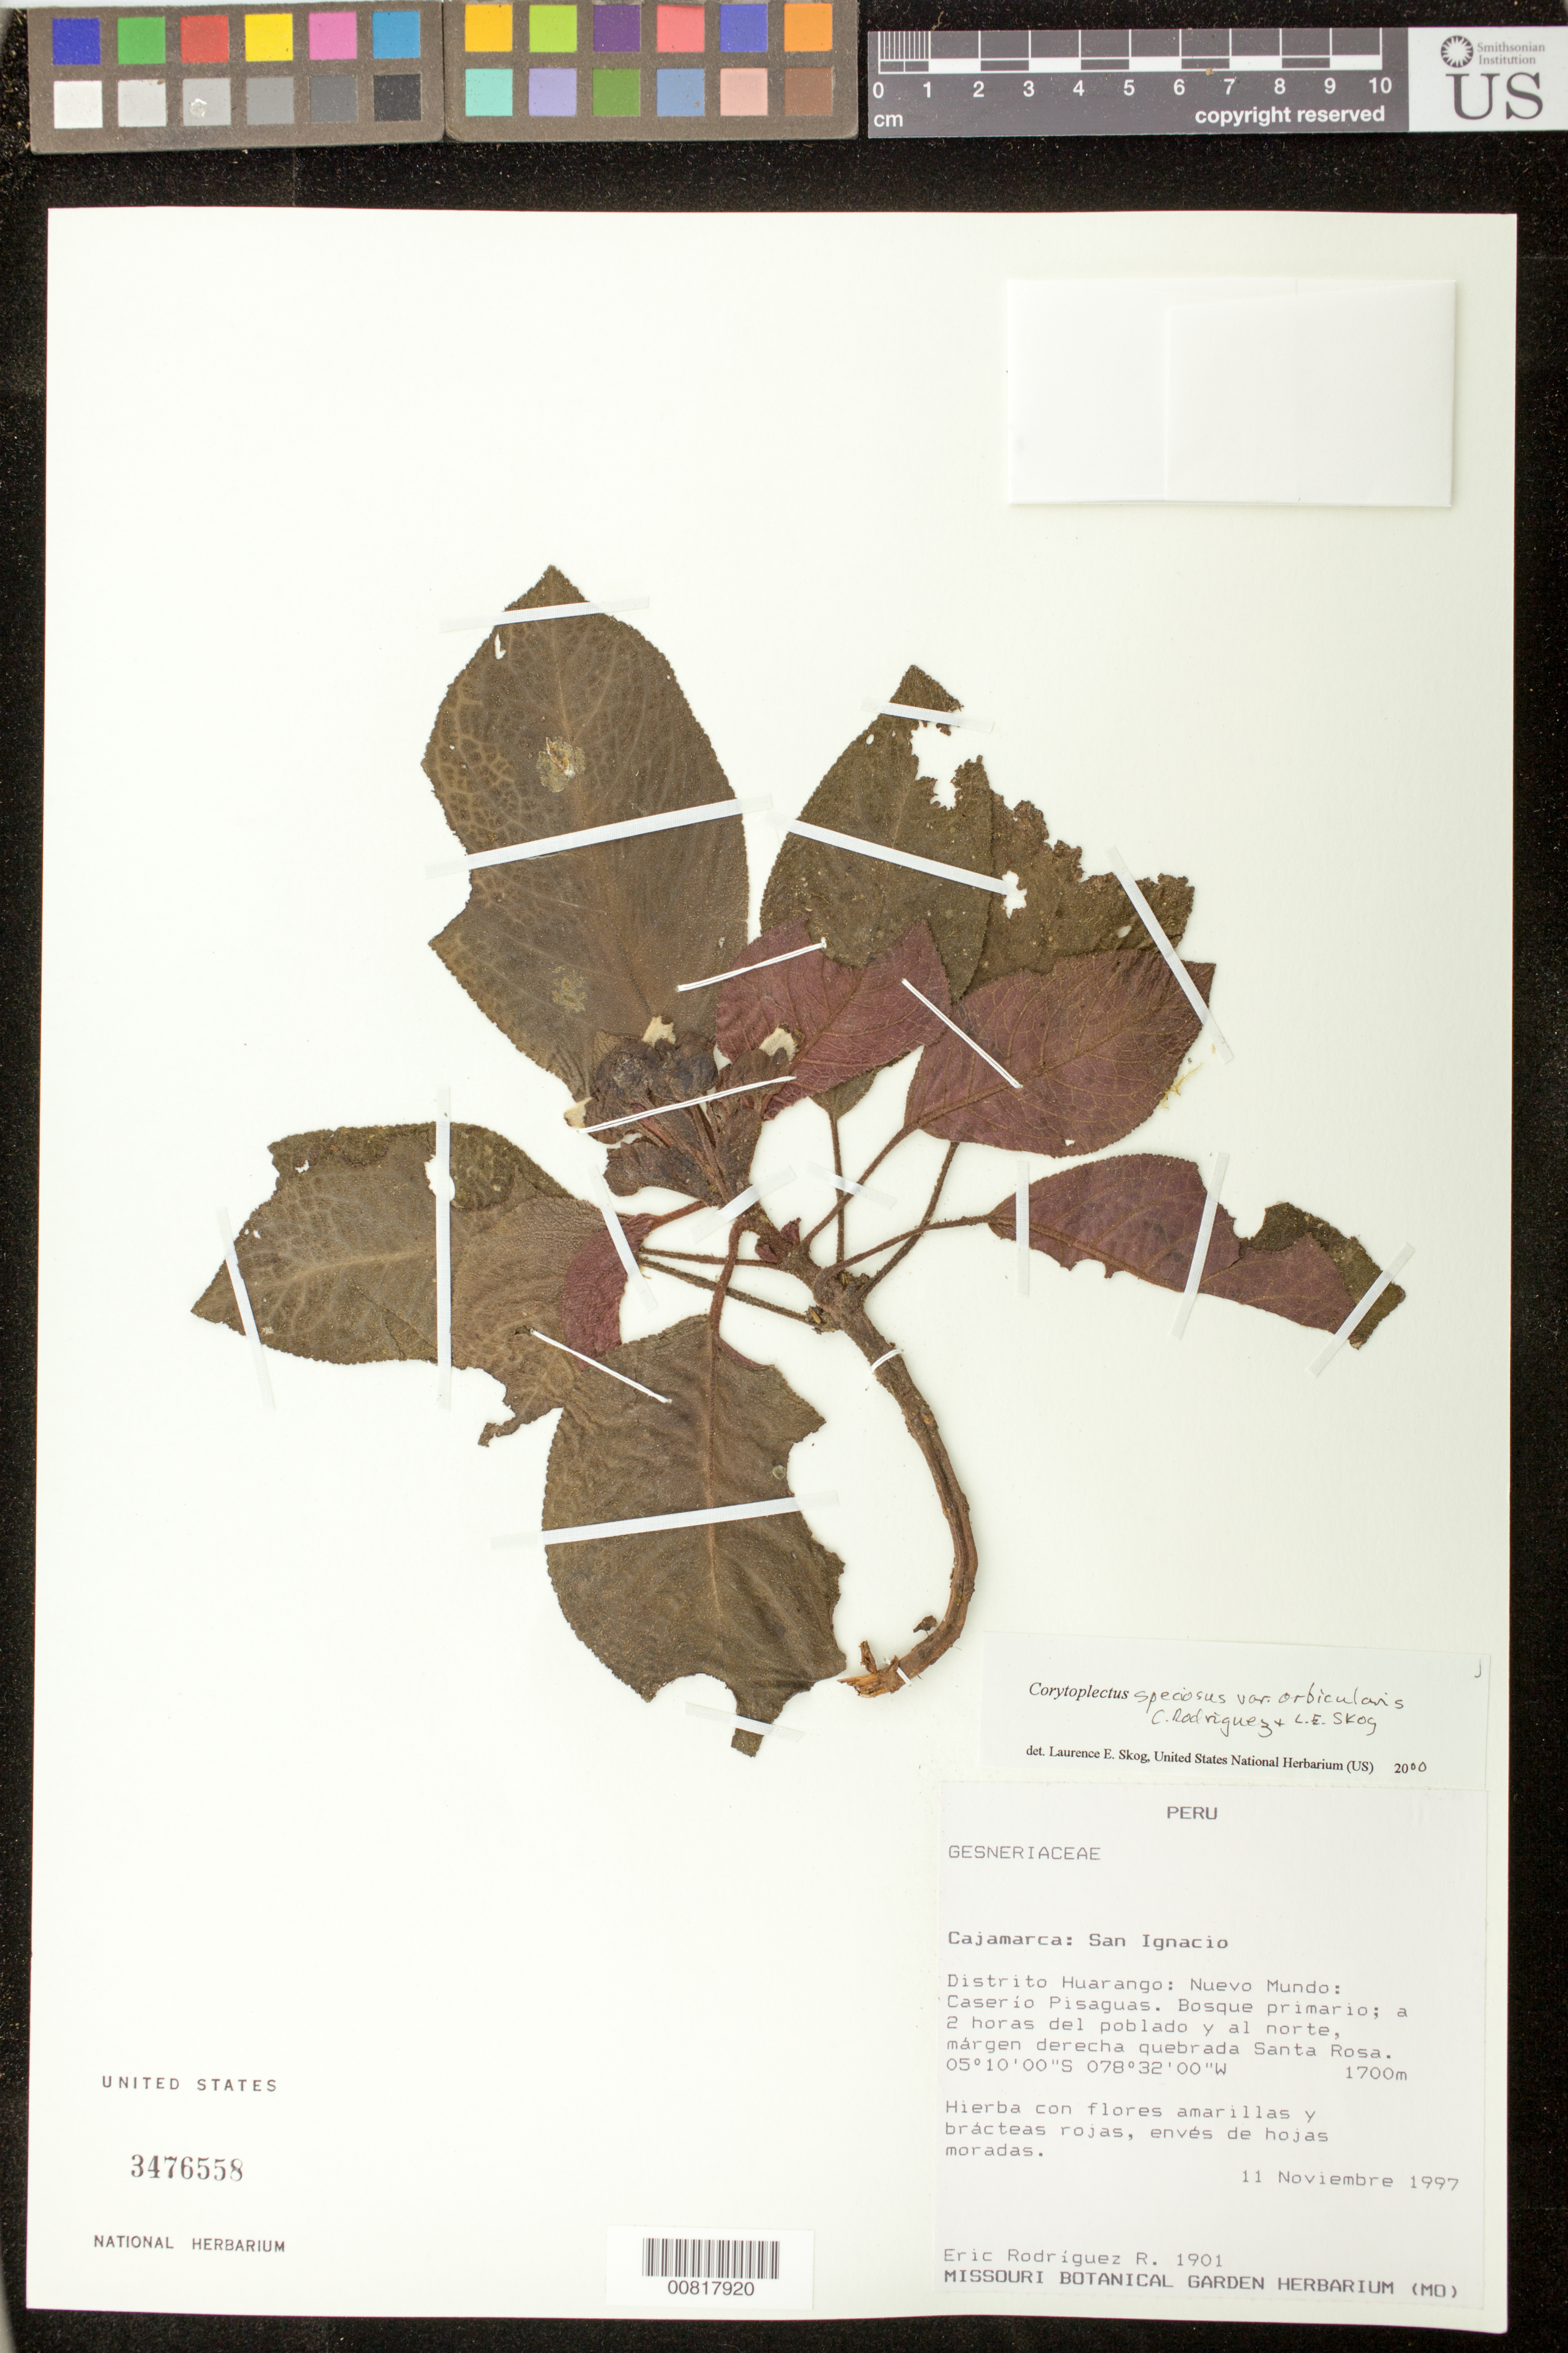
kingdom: Plantae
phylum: Tracheophyta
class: Magnoliopsida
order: Lamiales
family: Gesneriaceae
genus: Corytoplectus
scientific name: Corytoplectus speciosus var. orbicularis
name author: Rodr.-Flores & L.E. Skog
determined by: Skog, Laurence E.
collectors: E. Rodríguez R.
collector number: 1901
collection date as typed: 11 Nov 1997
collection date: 1997-11-11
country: Peru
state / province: Cajamarca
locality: Cajamarca: San Ignacio. Distrito Huarango: Nuevo Mundo: Caserío Pisaguas; a 2 horas del poblado y al norte, márgen derecha quebrada Santa Rosa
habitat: Bosque primario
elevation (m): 1700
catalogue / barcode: US 3476558